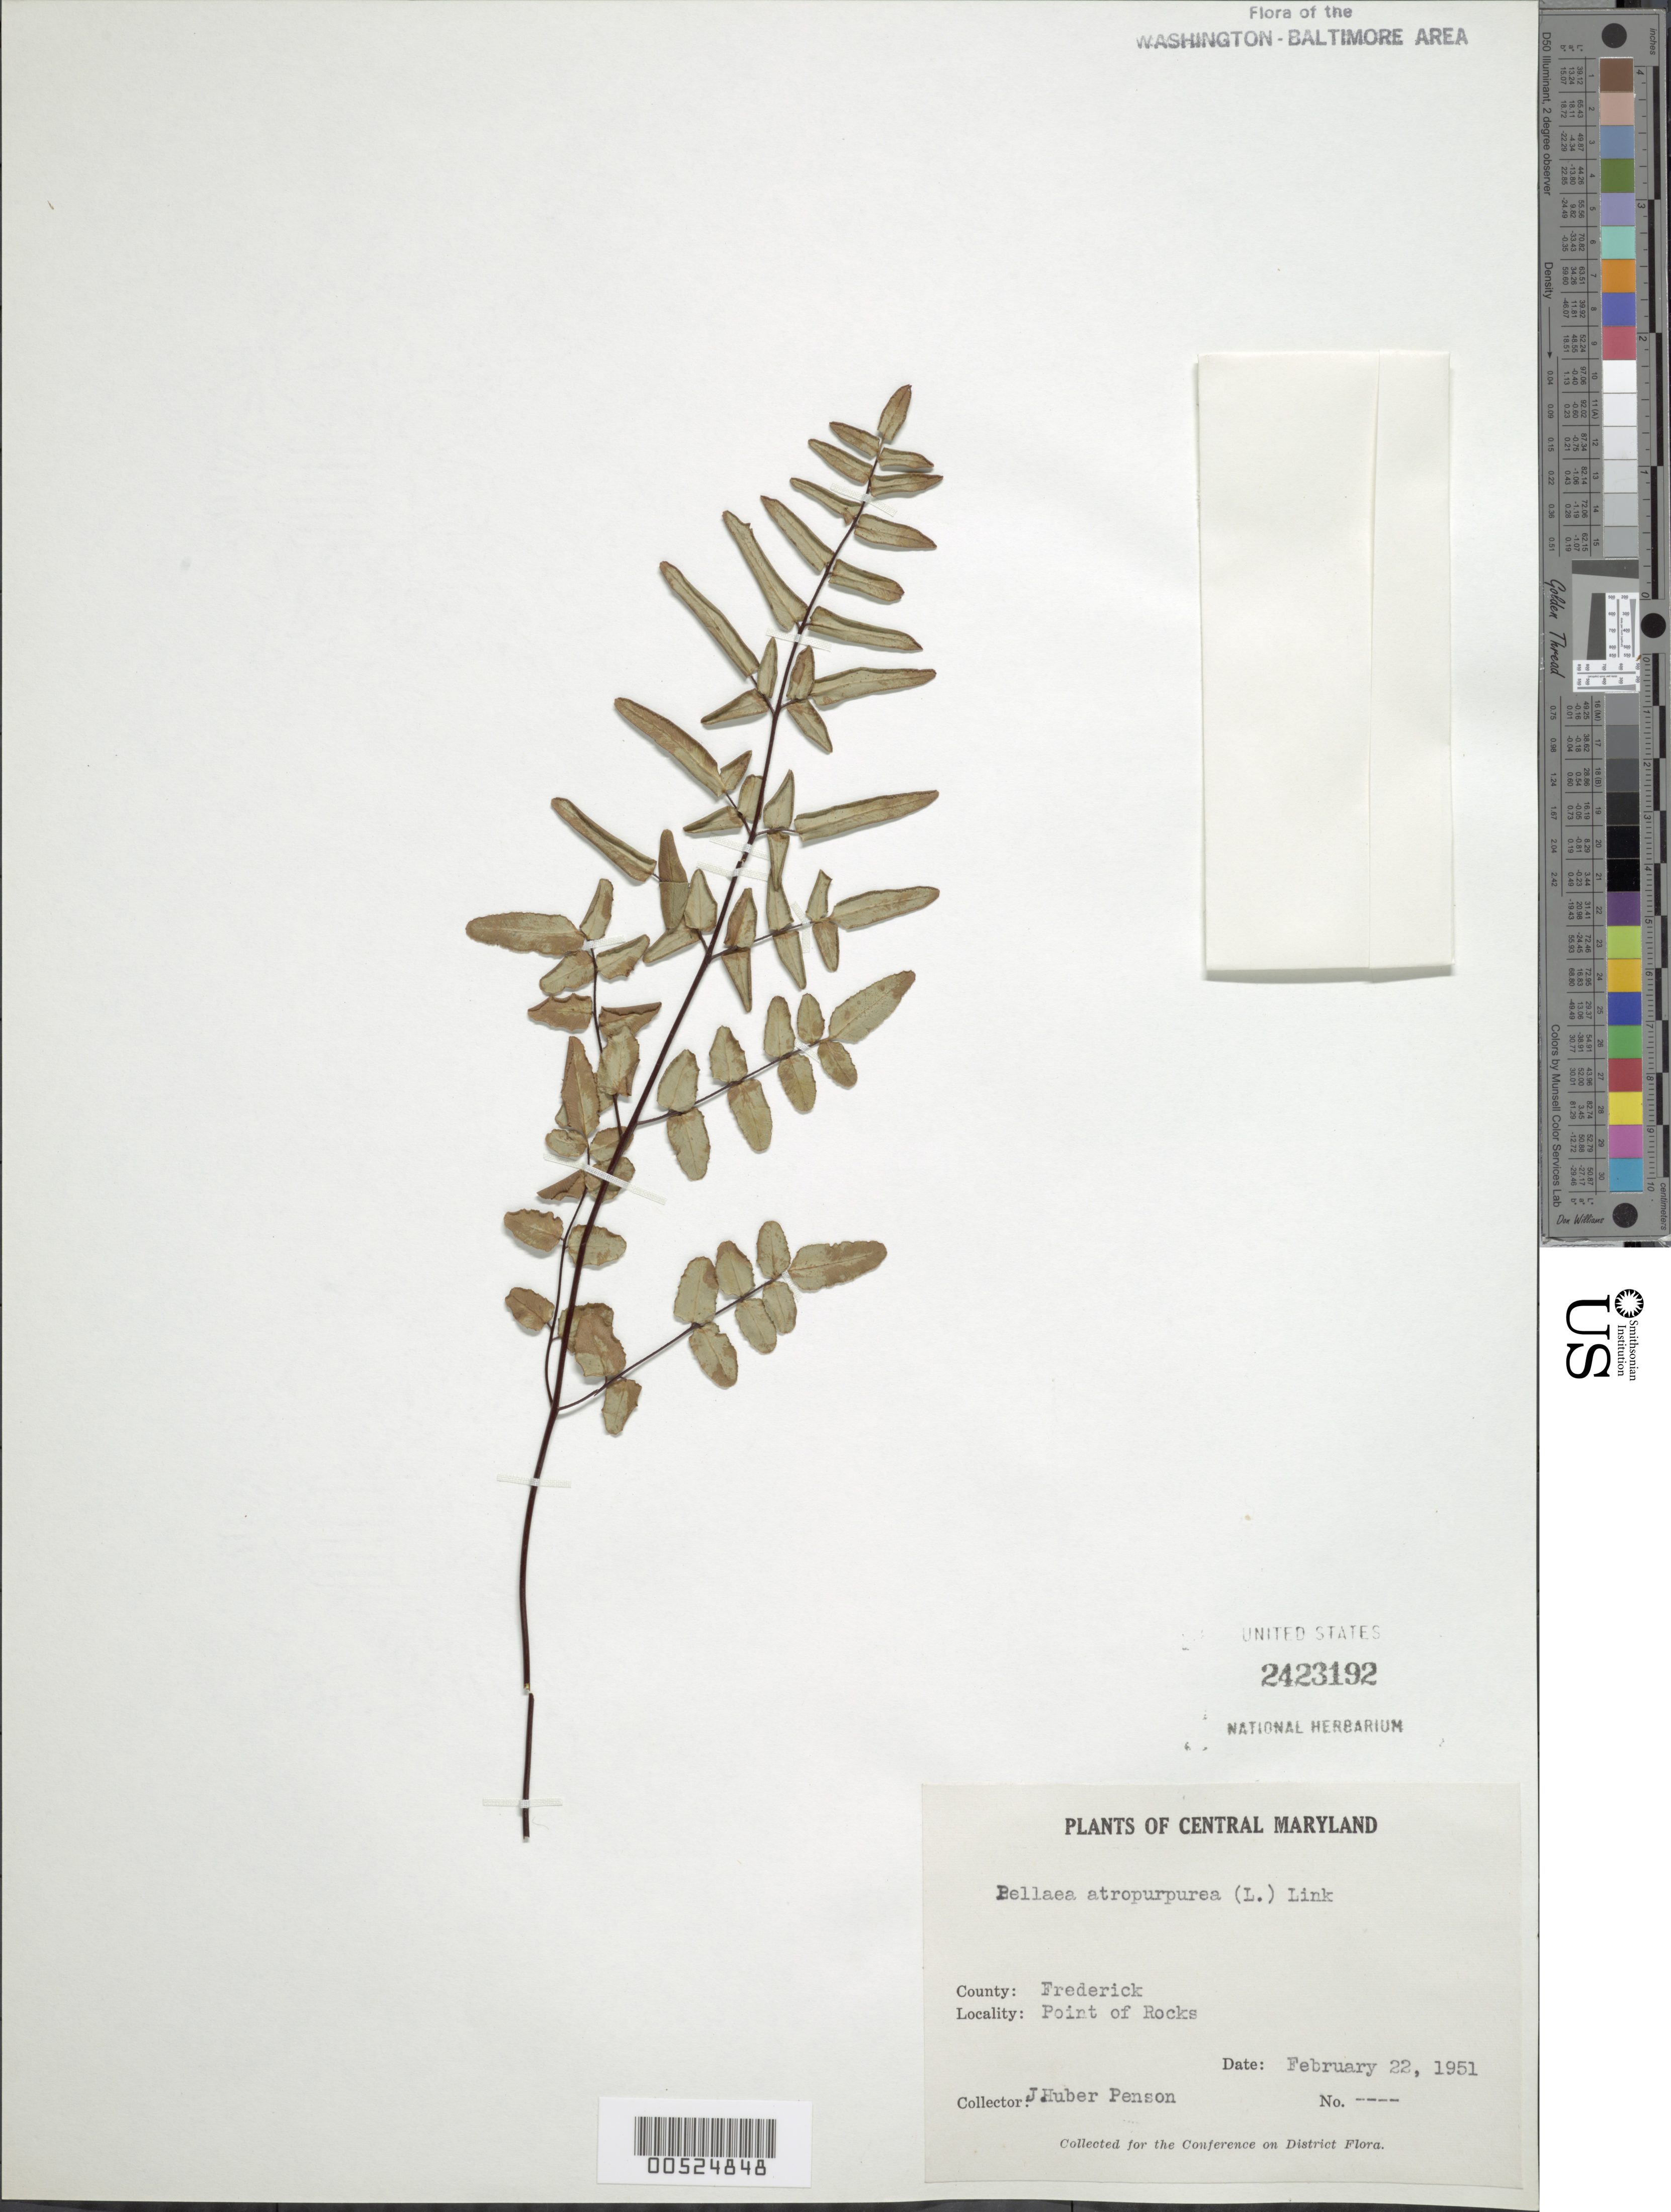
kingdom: Plantae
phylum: Tracheophyta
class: Polypodiopsida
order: Polypodiales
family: Pteridaceae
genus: Pellaea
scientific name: Pellaea atropurpurea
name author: (L.) Link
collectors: J. Penson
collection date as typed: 22 Feb 1951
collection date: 1951-02-22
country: United States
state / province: Maryland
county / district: Frederick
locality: Point of Rocks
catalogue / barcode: US 2423192